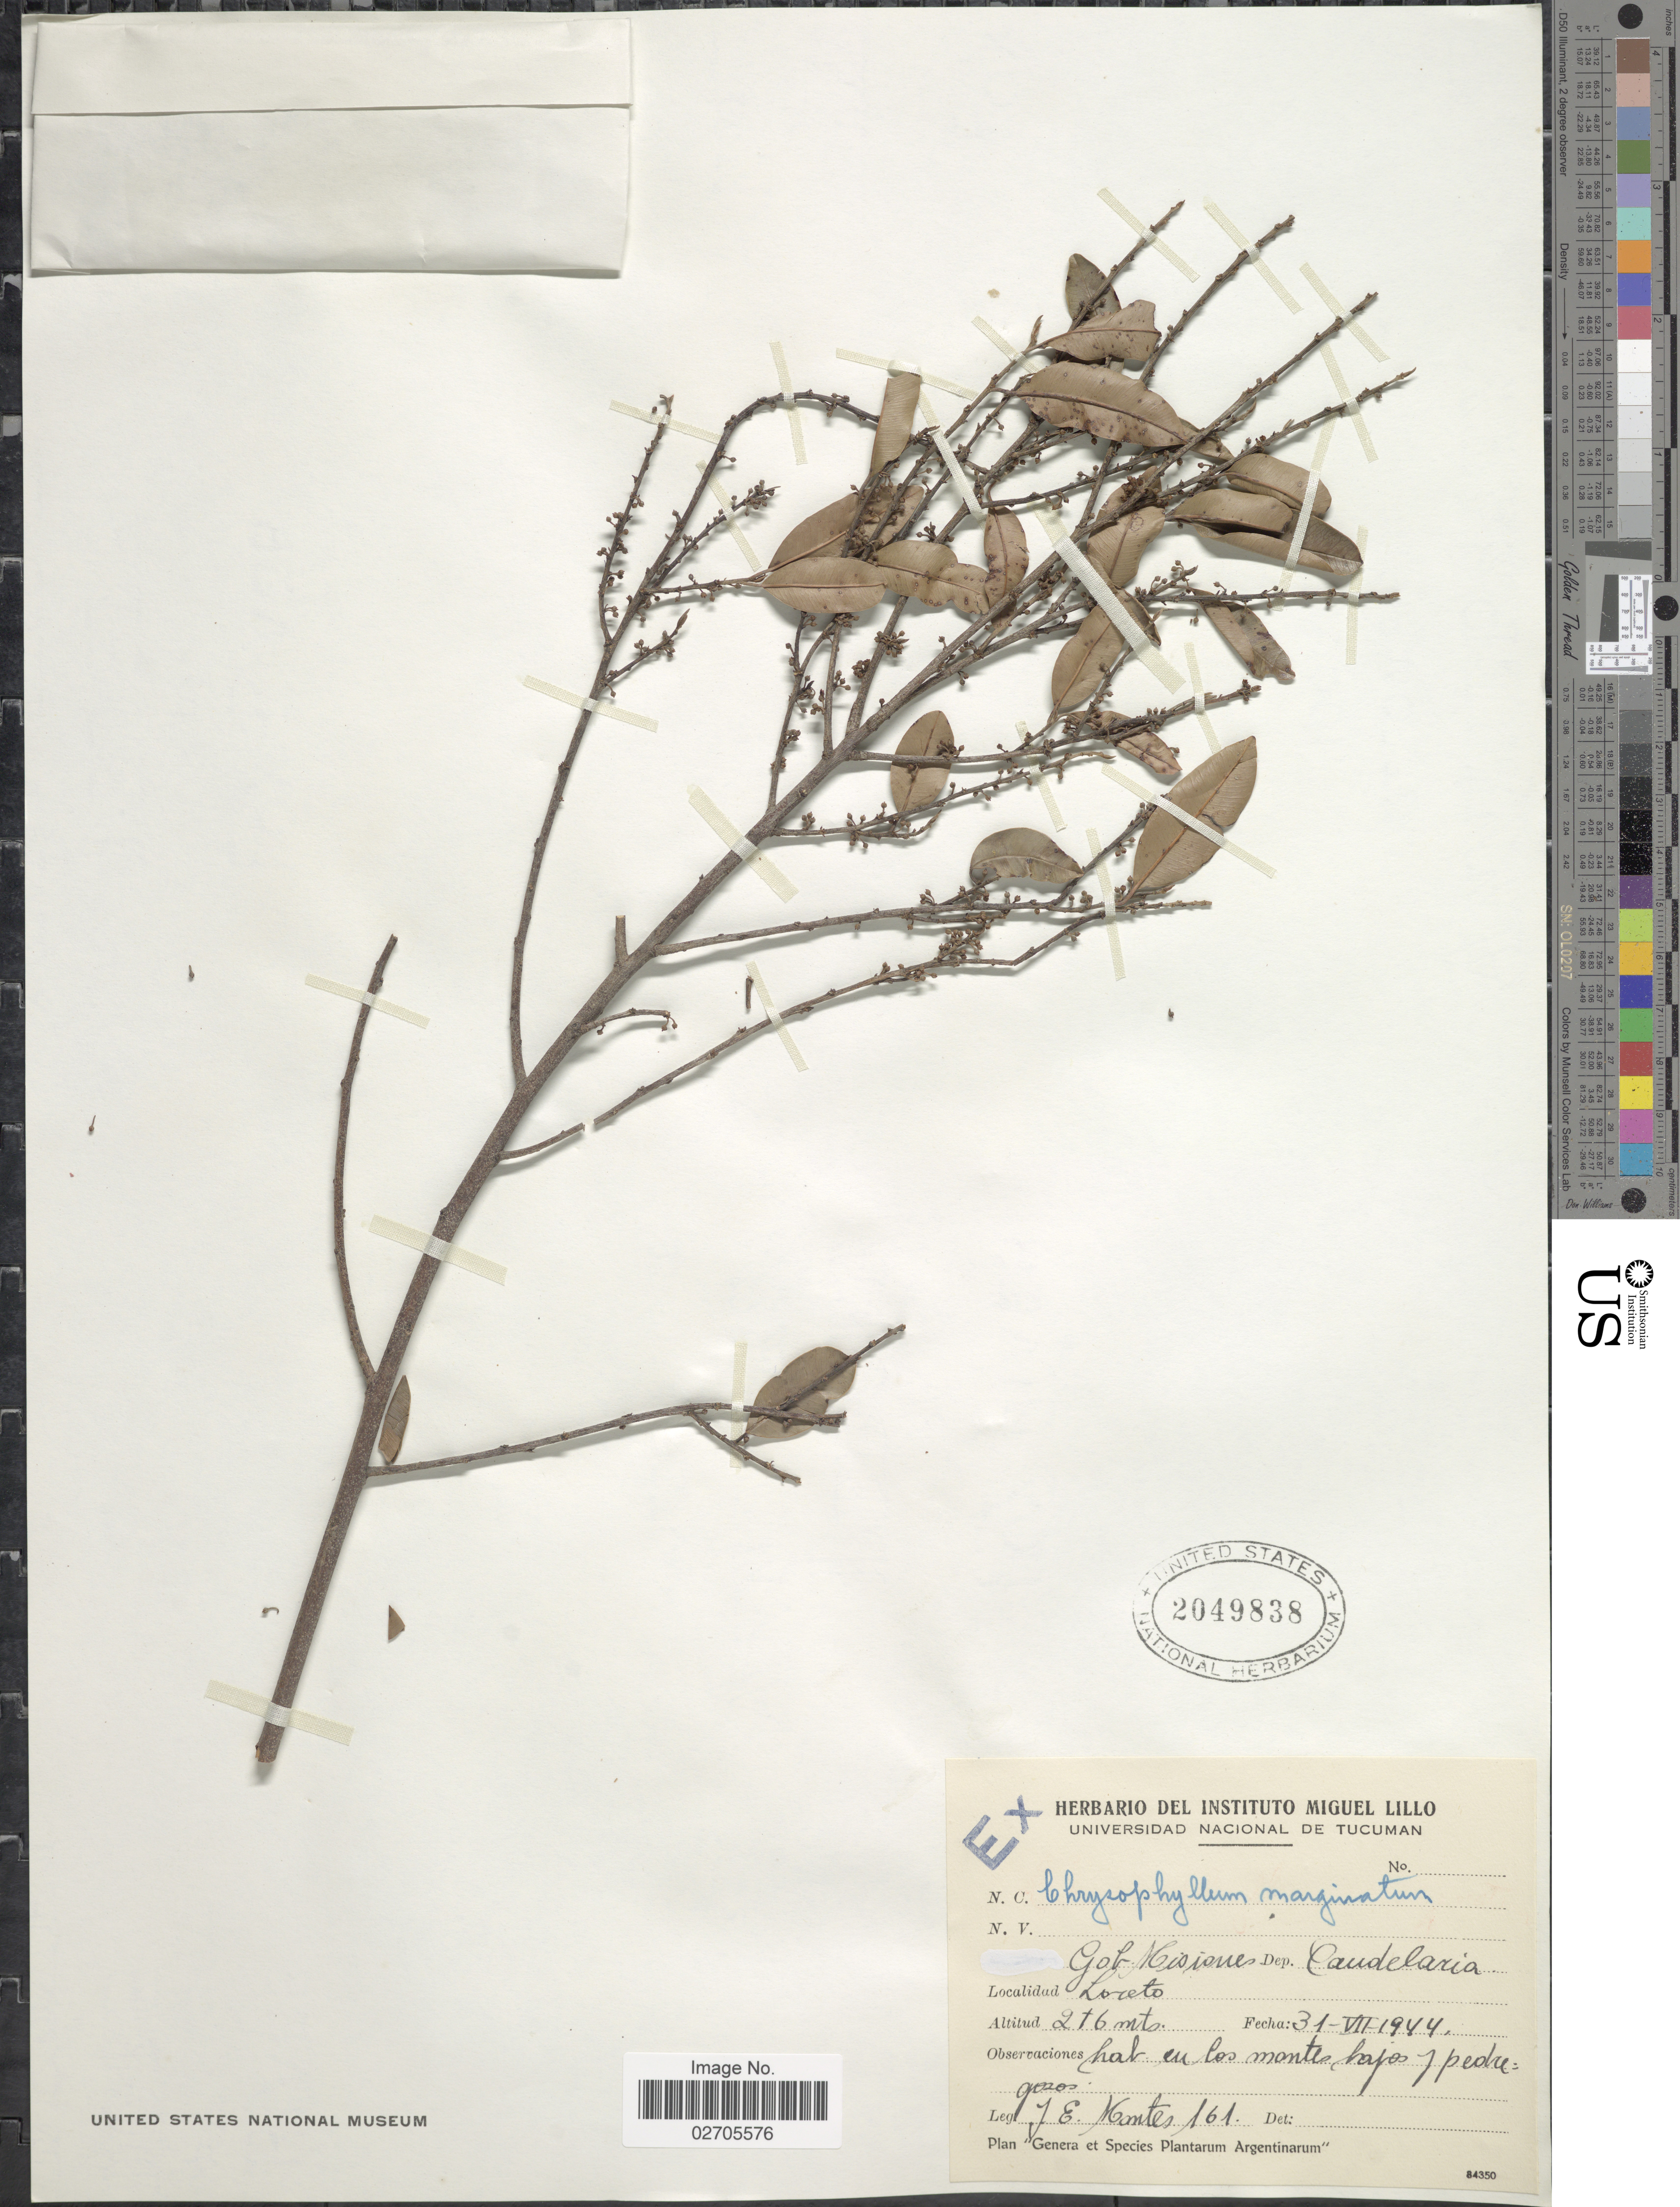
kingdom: Plantae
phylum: Tracheophyta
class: Magnoliopsida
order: Ericales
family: Sapotaceae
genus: Chrysophyllum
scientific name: Chrysophyllum marginatum subsp. marginatum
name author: (Hook. & Arn.) Radlk.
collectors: J. E. Montes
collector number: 161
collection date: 1944-07-31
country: Argentina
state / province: Misiones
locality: Gob. Misiones, Dep. Candelaria, Loreto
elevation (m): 216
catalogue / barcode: US 2049838